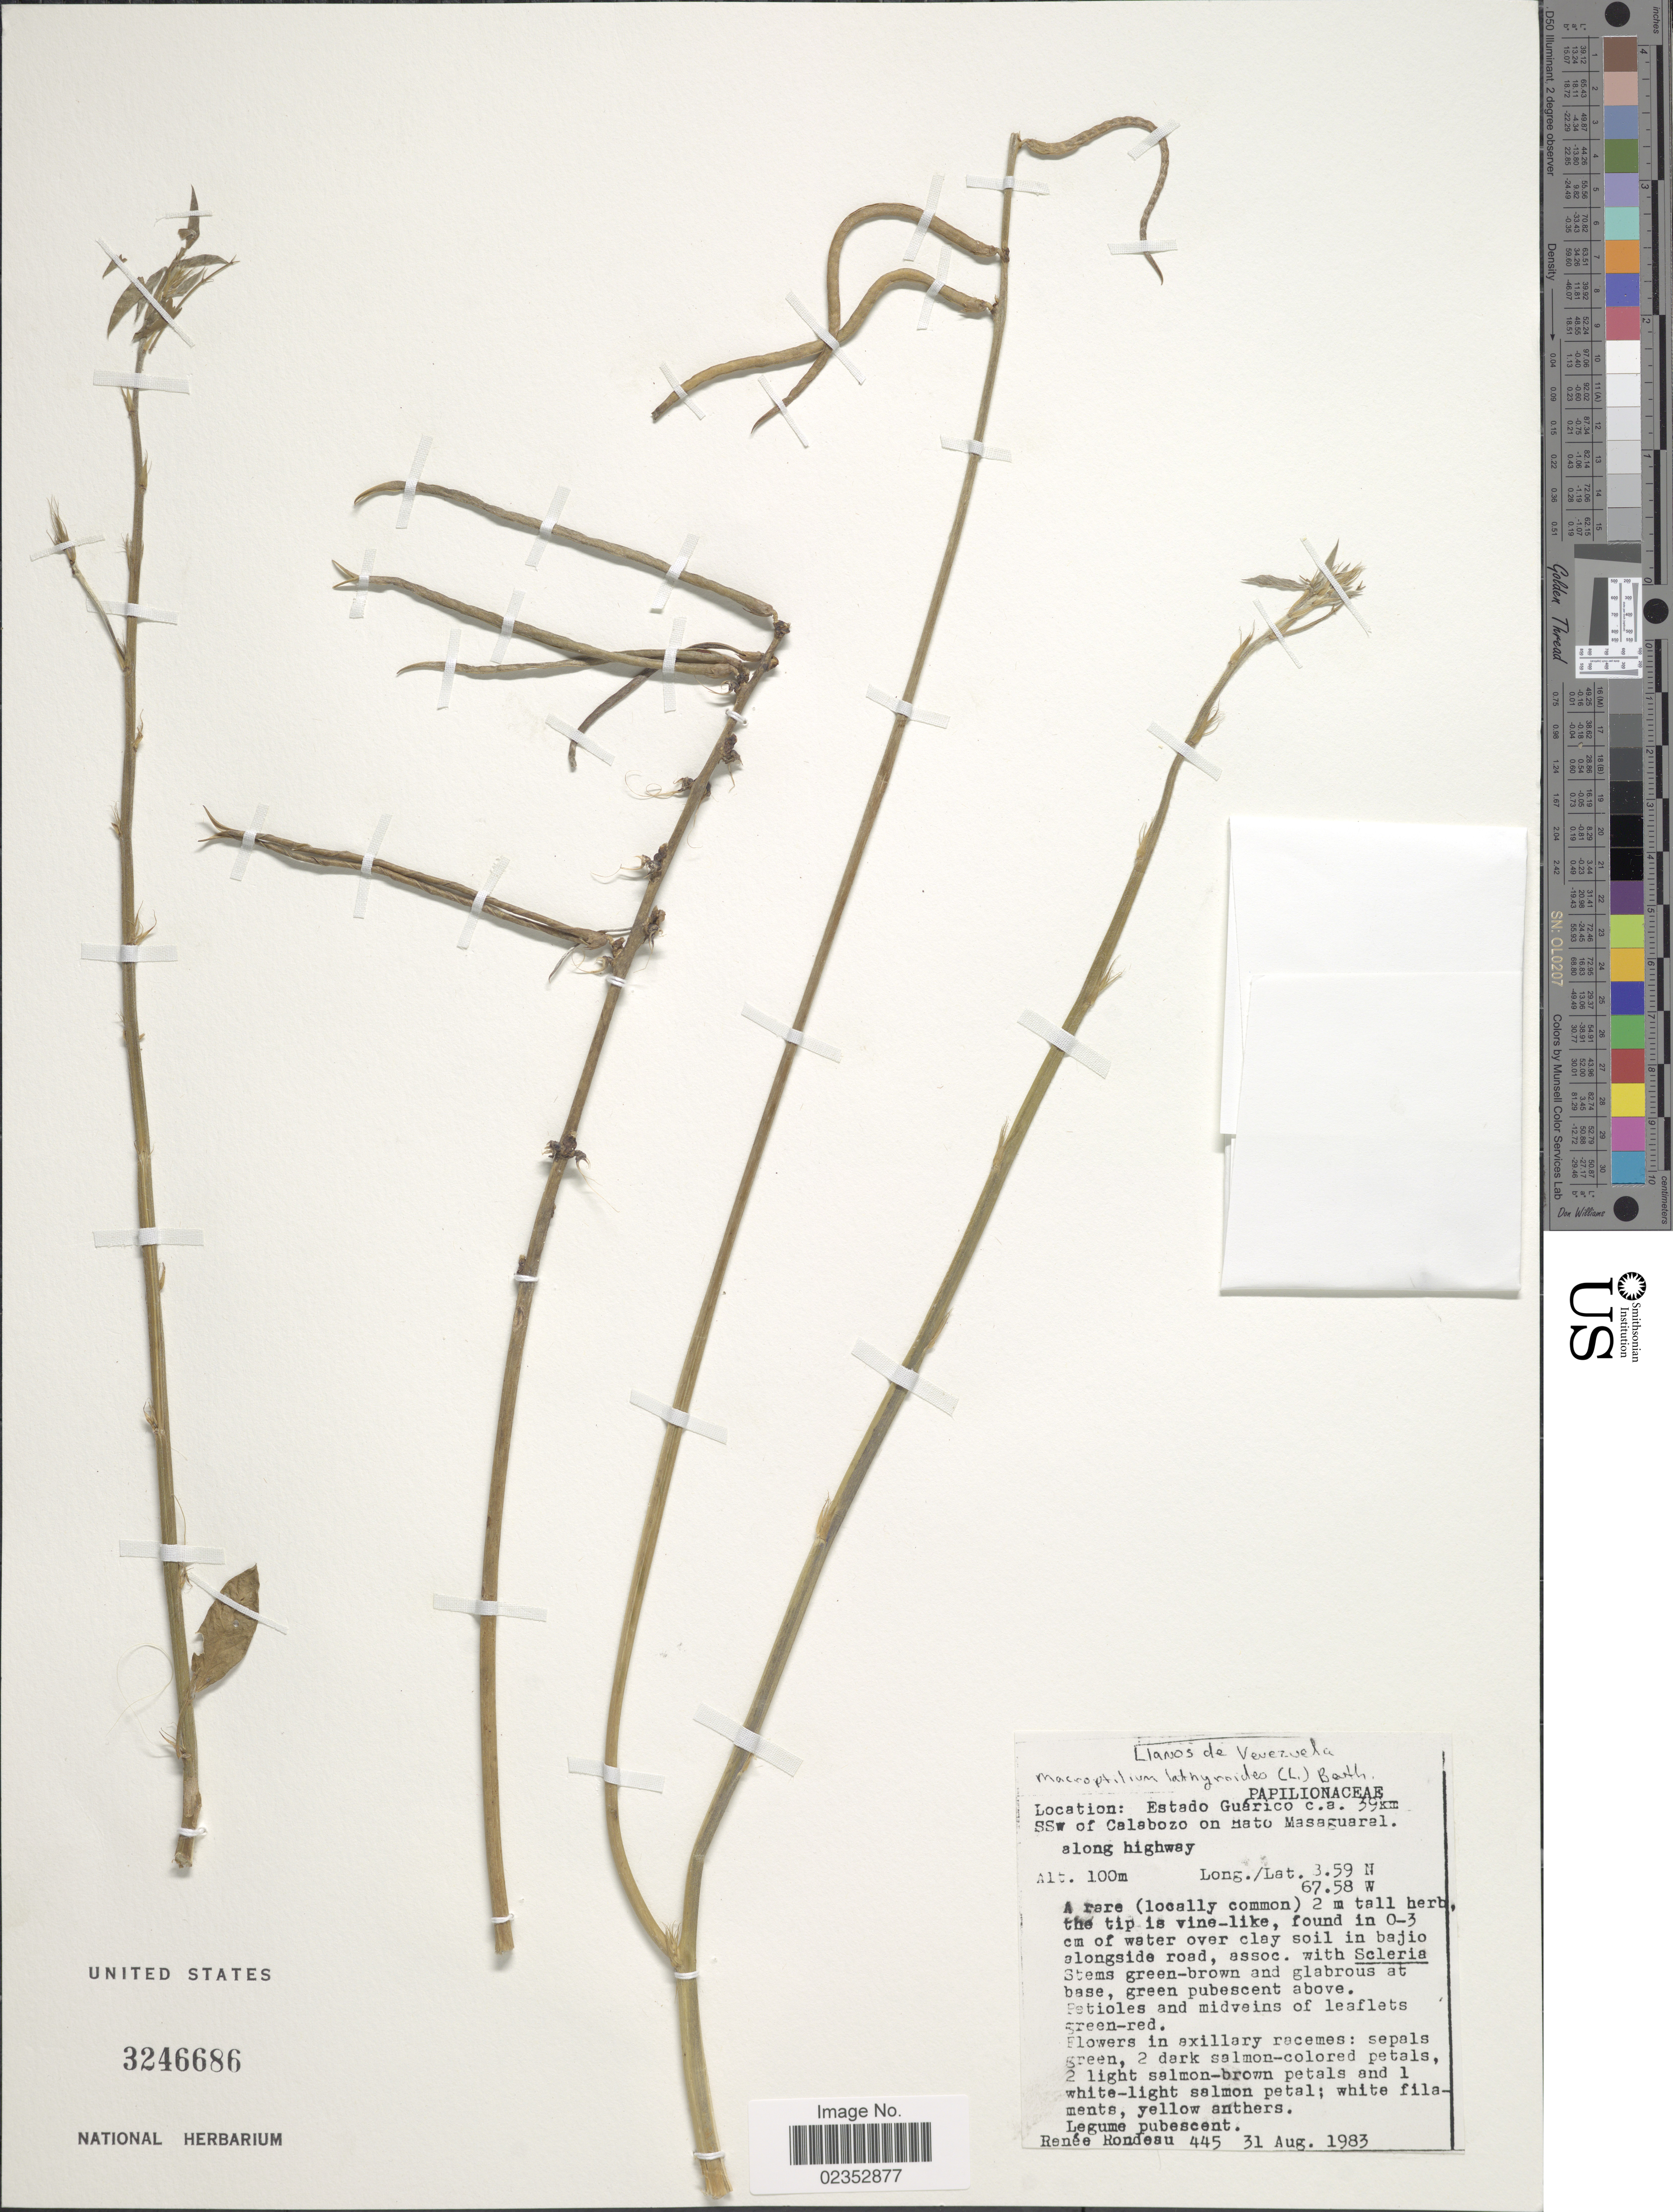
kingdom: Plantae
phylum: Tracheophyta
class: Magnoliopsida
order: Fabales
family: Fabaceae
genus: Phaseolus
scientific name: Phaseolus lathyroides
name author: L.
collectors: R. Rondeau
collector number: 445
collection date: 1983-08-31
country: Venezuela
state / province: Guárico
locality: C.a. 39km SWw of Calabozo on Mato Masaguaral along highway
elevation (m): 100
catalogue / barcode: US 3246686